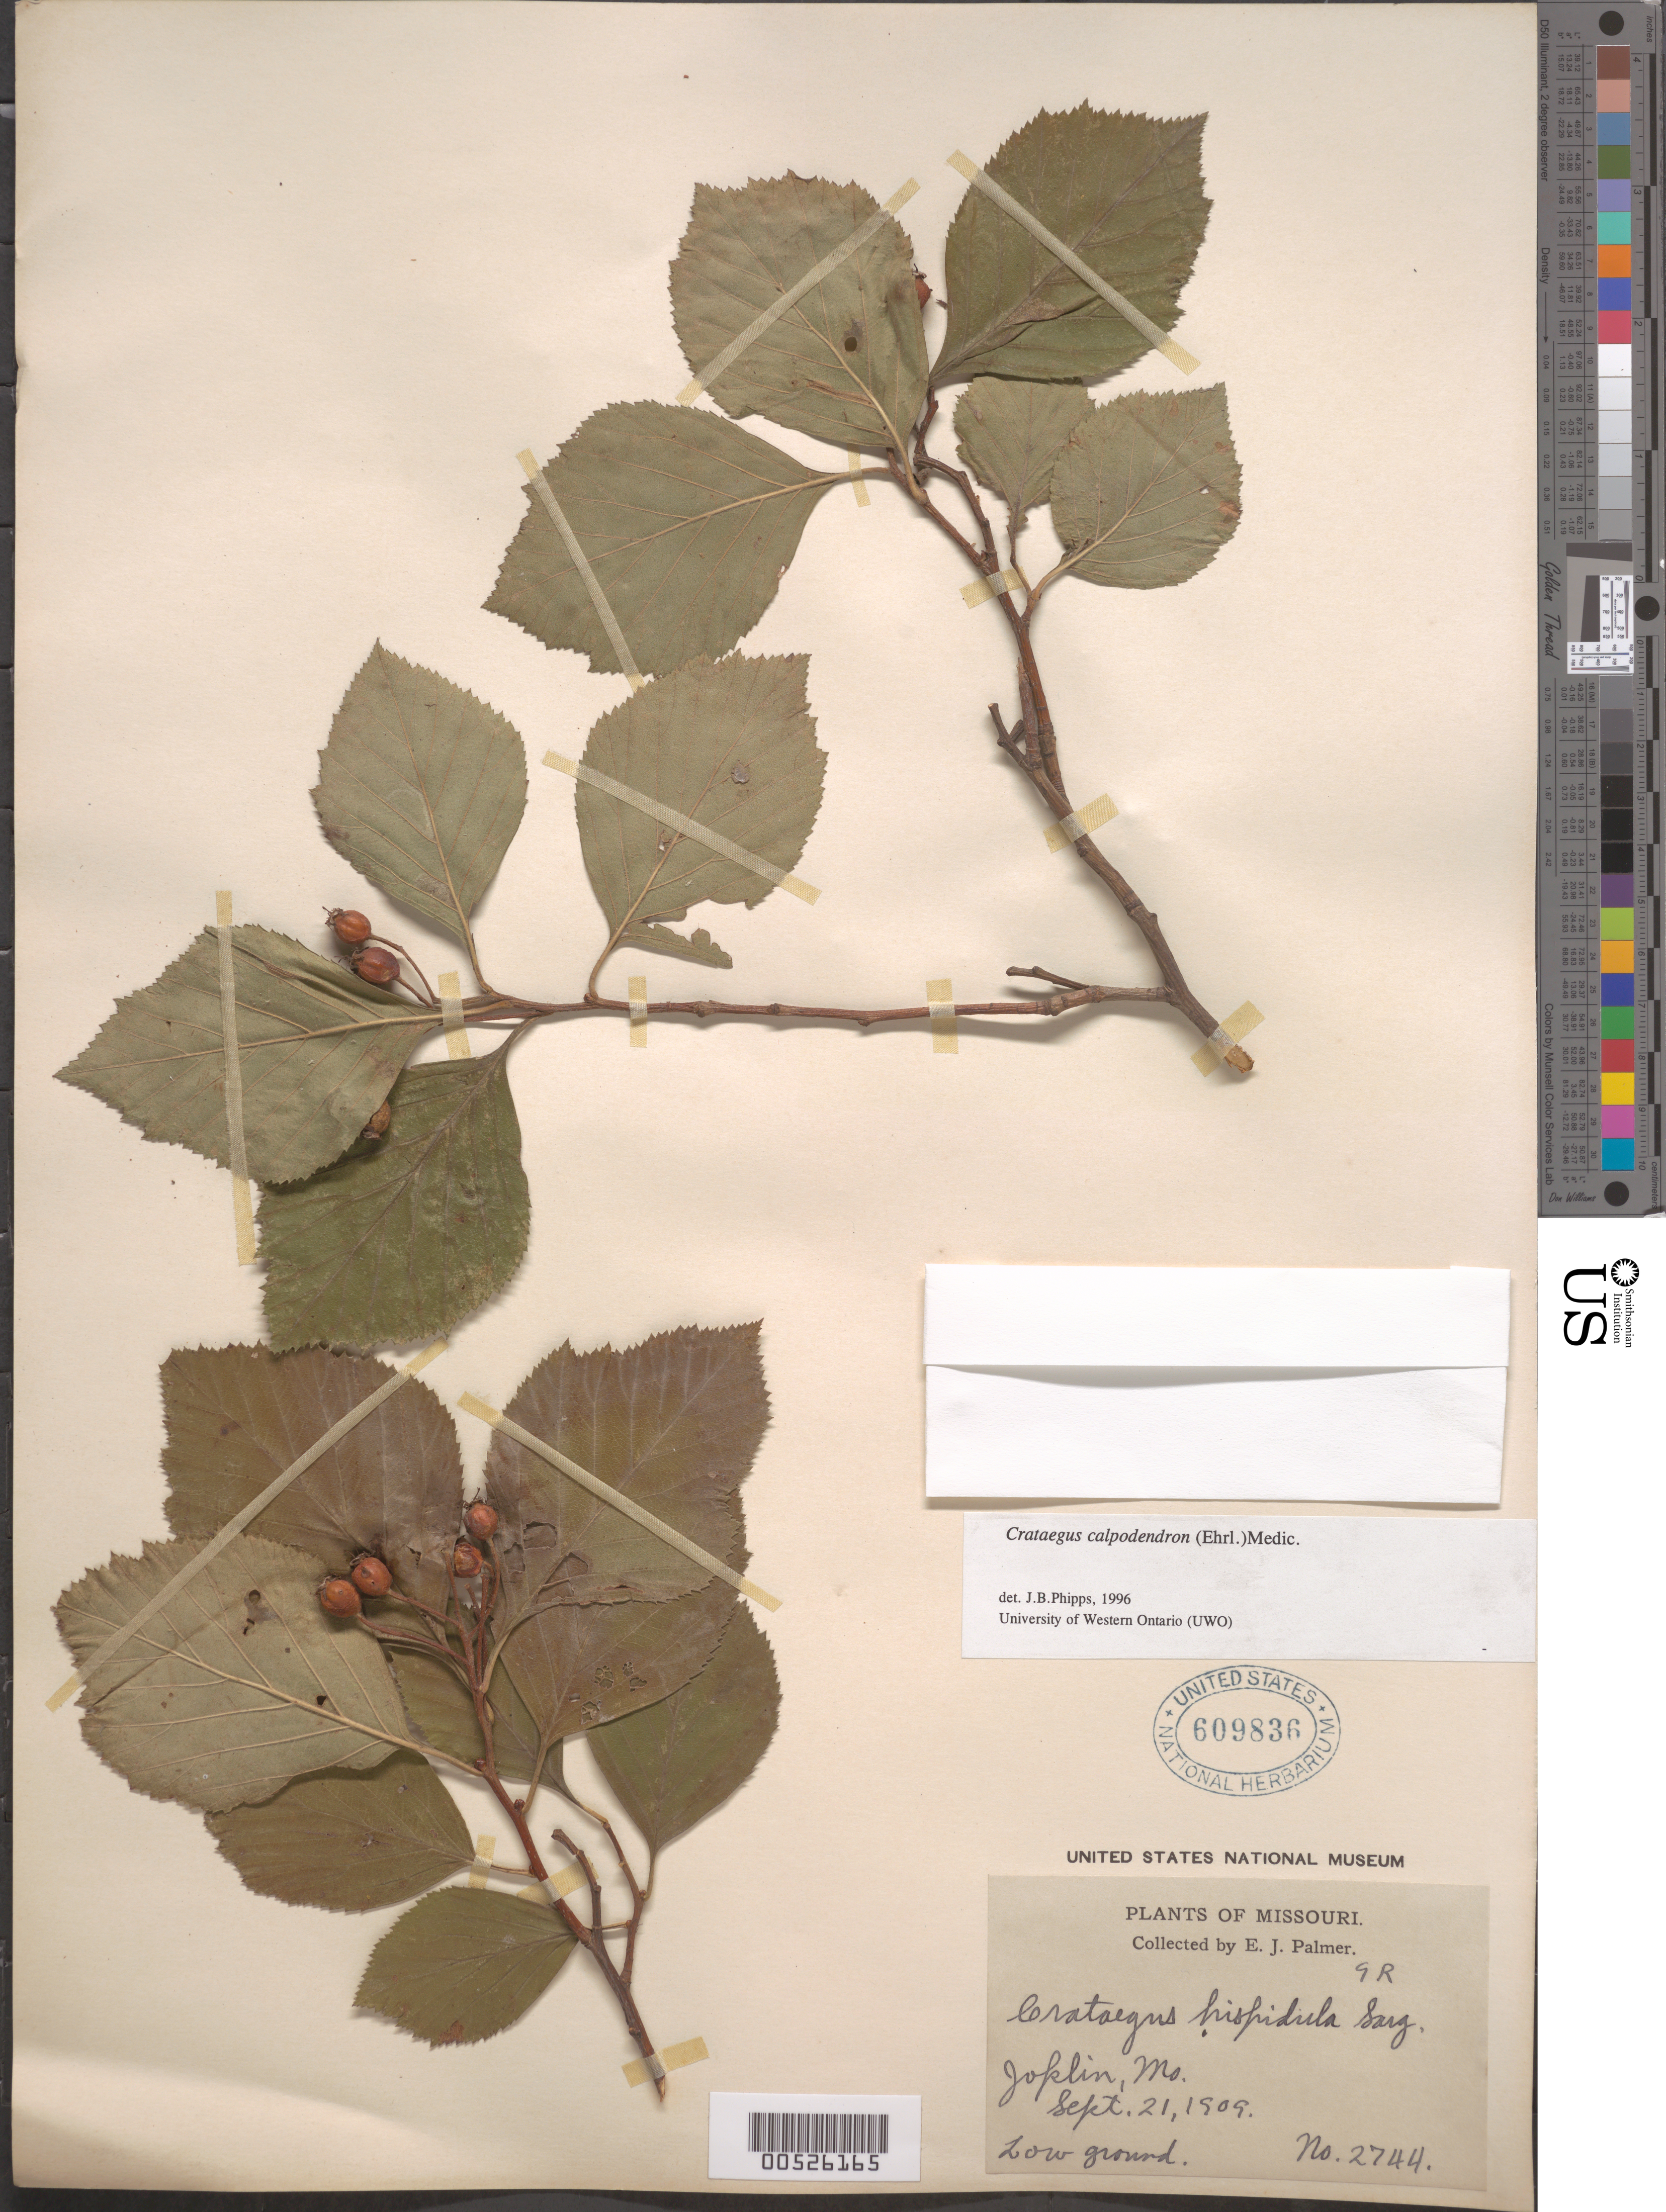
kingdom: Plantae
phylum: Tracheophyta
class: Magnoliopsida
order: Rosales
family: Rosaceae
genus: Crataegus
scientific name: Crataegus calpodendron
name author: (Ehrh.) Medik.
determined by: Phipps, James B., (UWO), University of Western Ontario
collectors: E. J. Palmer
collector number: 2744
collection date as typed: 21 Sep 1909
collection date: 1909-09-21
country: United States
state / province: Missouri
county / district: Jasper / Newton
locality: Joplin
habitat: Low ground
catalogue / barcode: US 609836